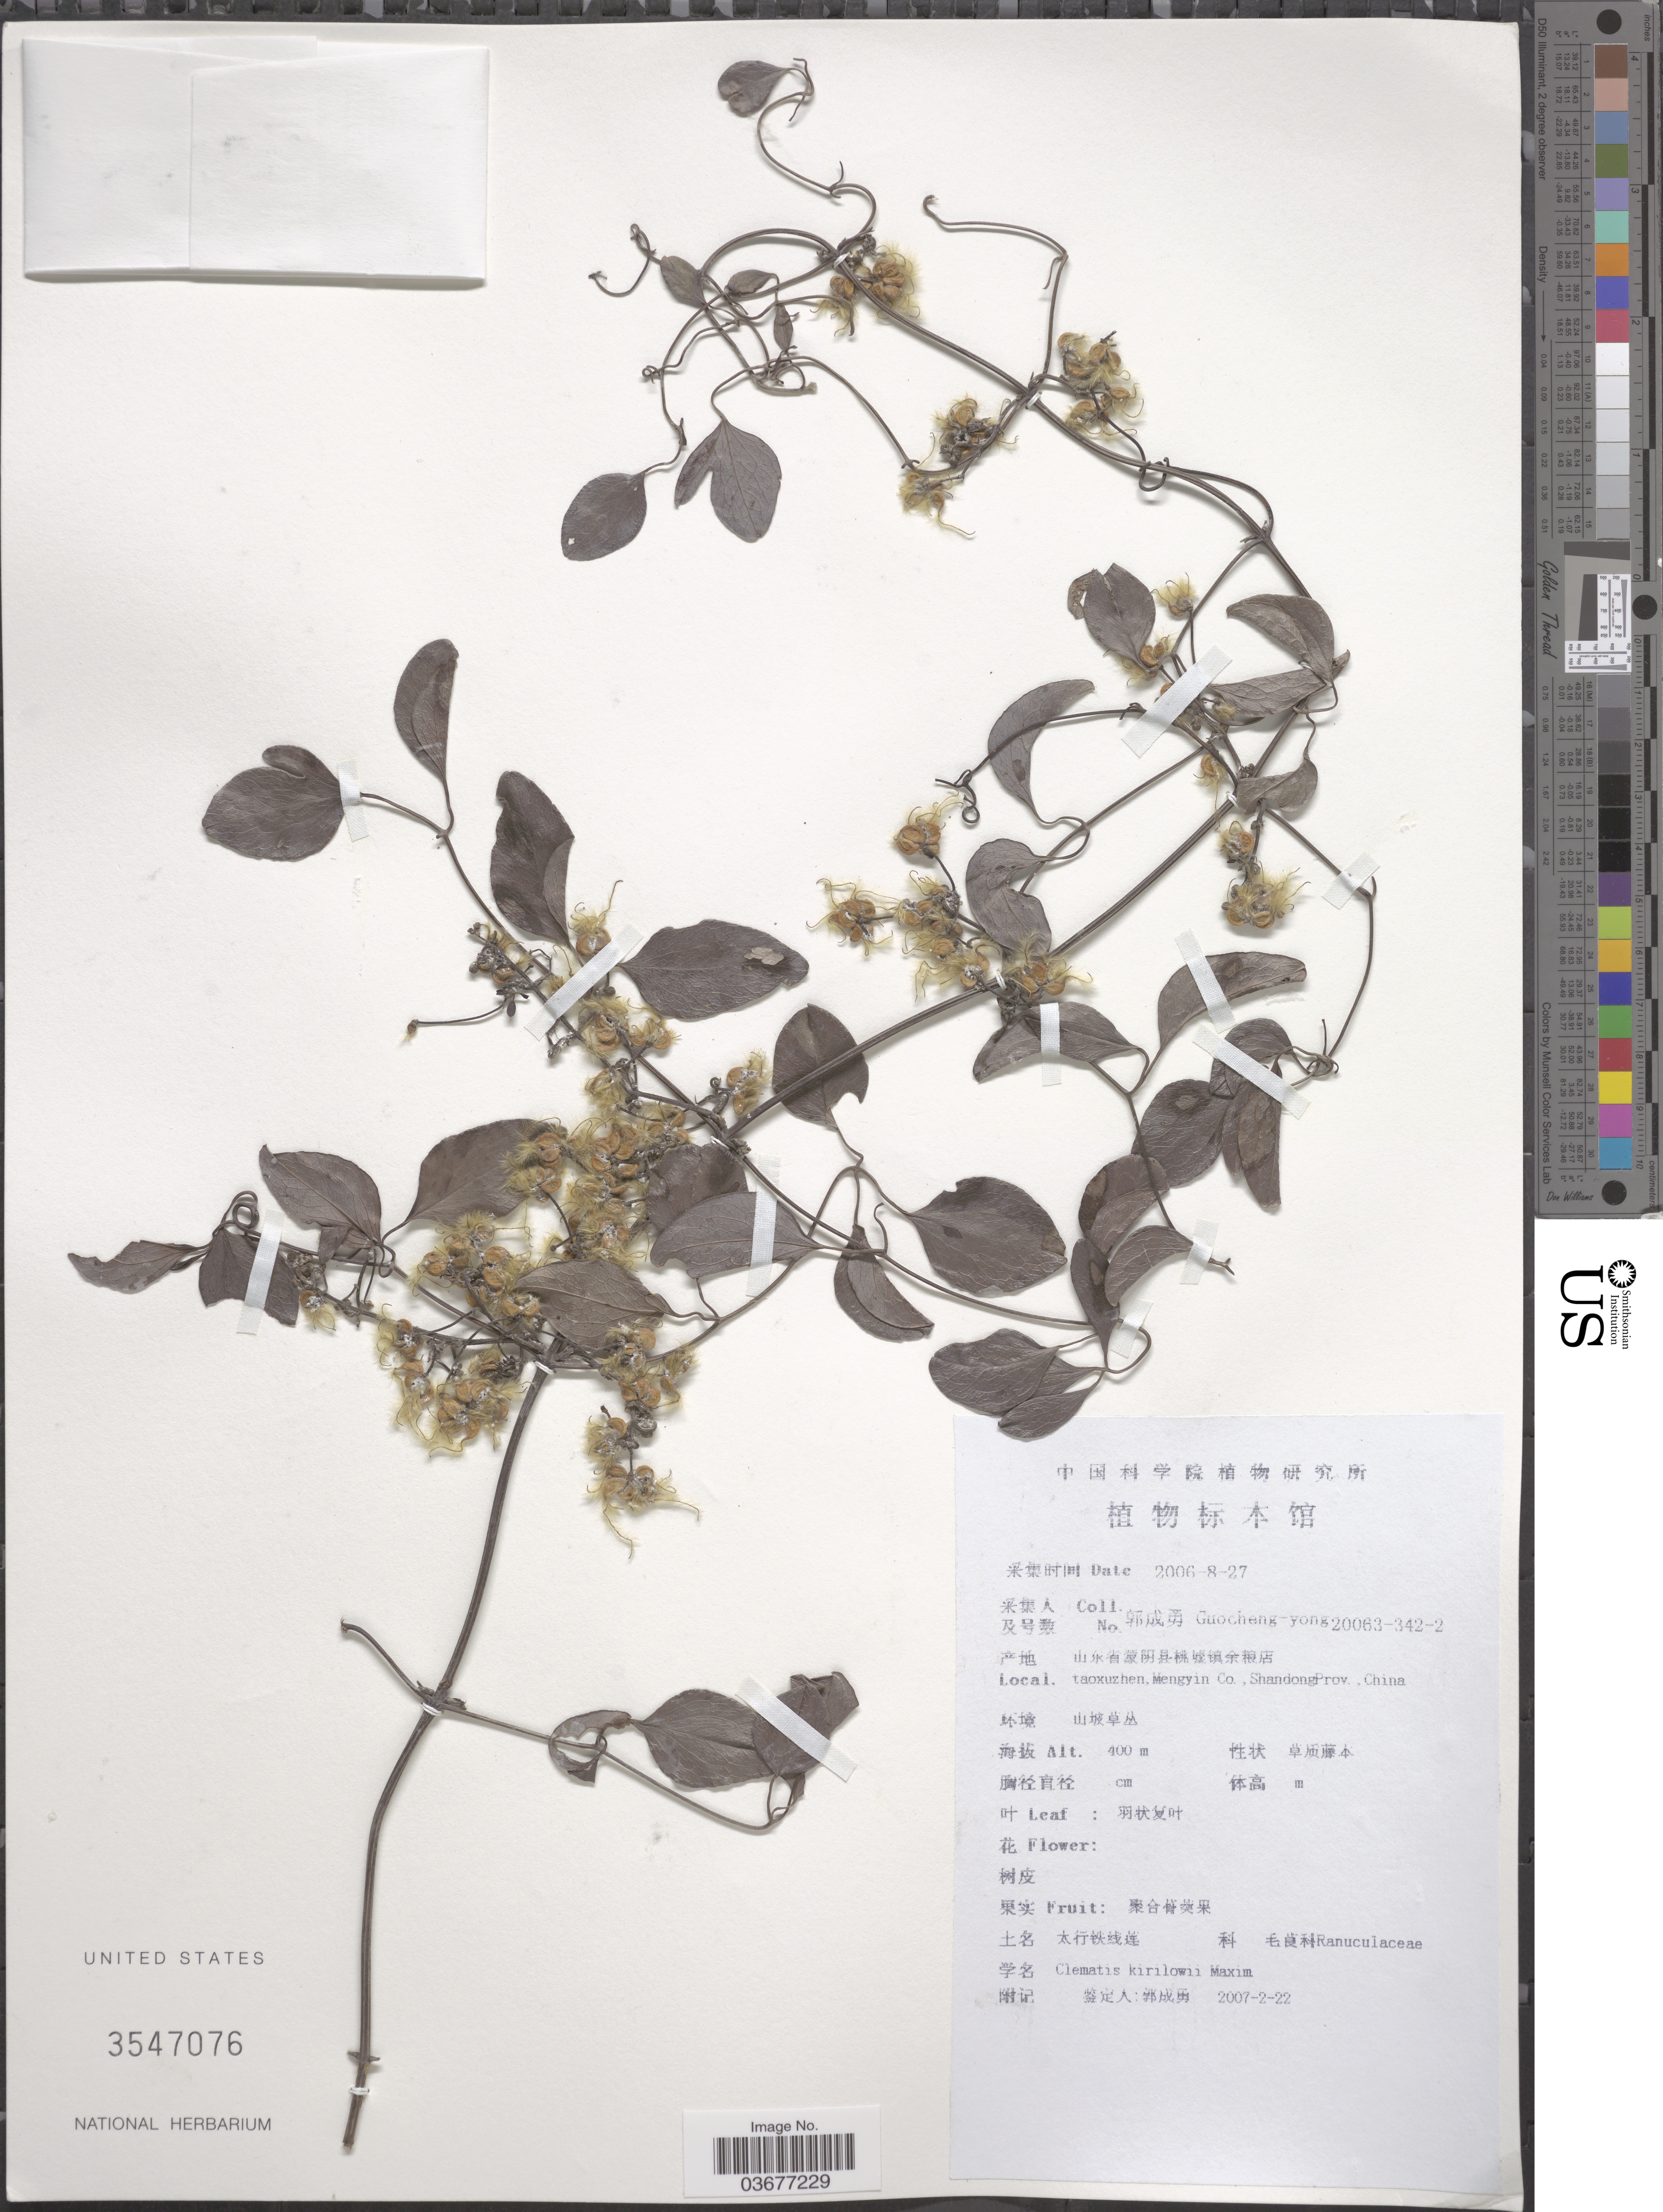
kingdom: Plantae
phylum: Tracheophyta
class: Magnoliopsida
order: Ranunculales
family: Ranunculaceae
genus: Clematis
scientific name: Clematis kirilowii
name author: Maxim.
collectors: Guo cheng-yong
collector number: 20063-342-2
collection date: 2006-08-27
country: China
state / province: Shandong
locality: Taoxuzhen, Mengyin Co.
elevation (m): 400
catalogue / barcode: US 3547076